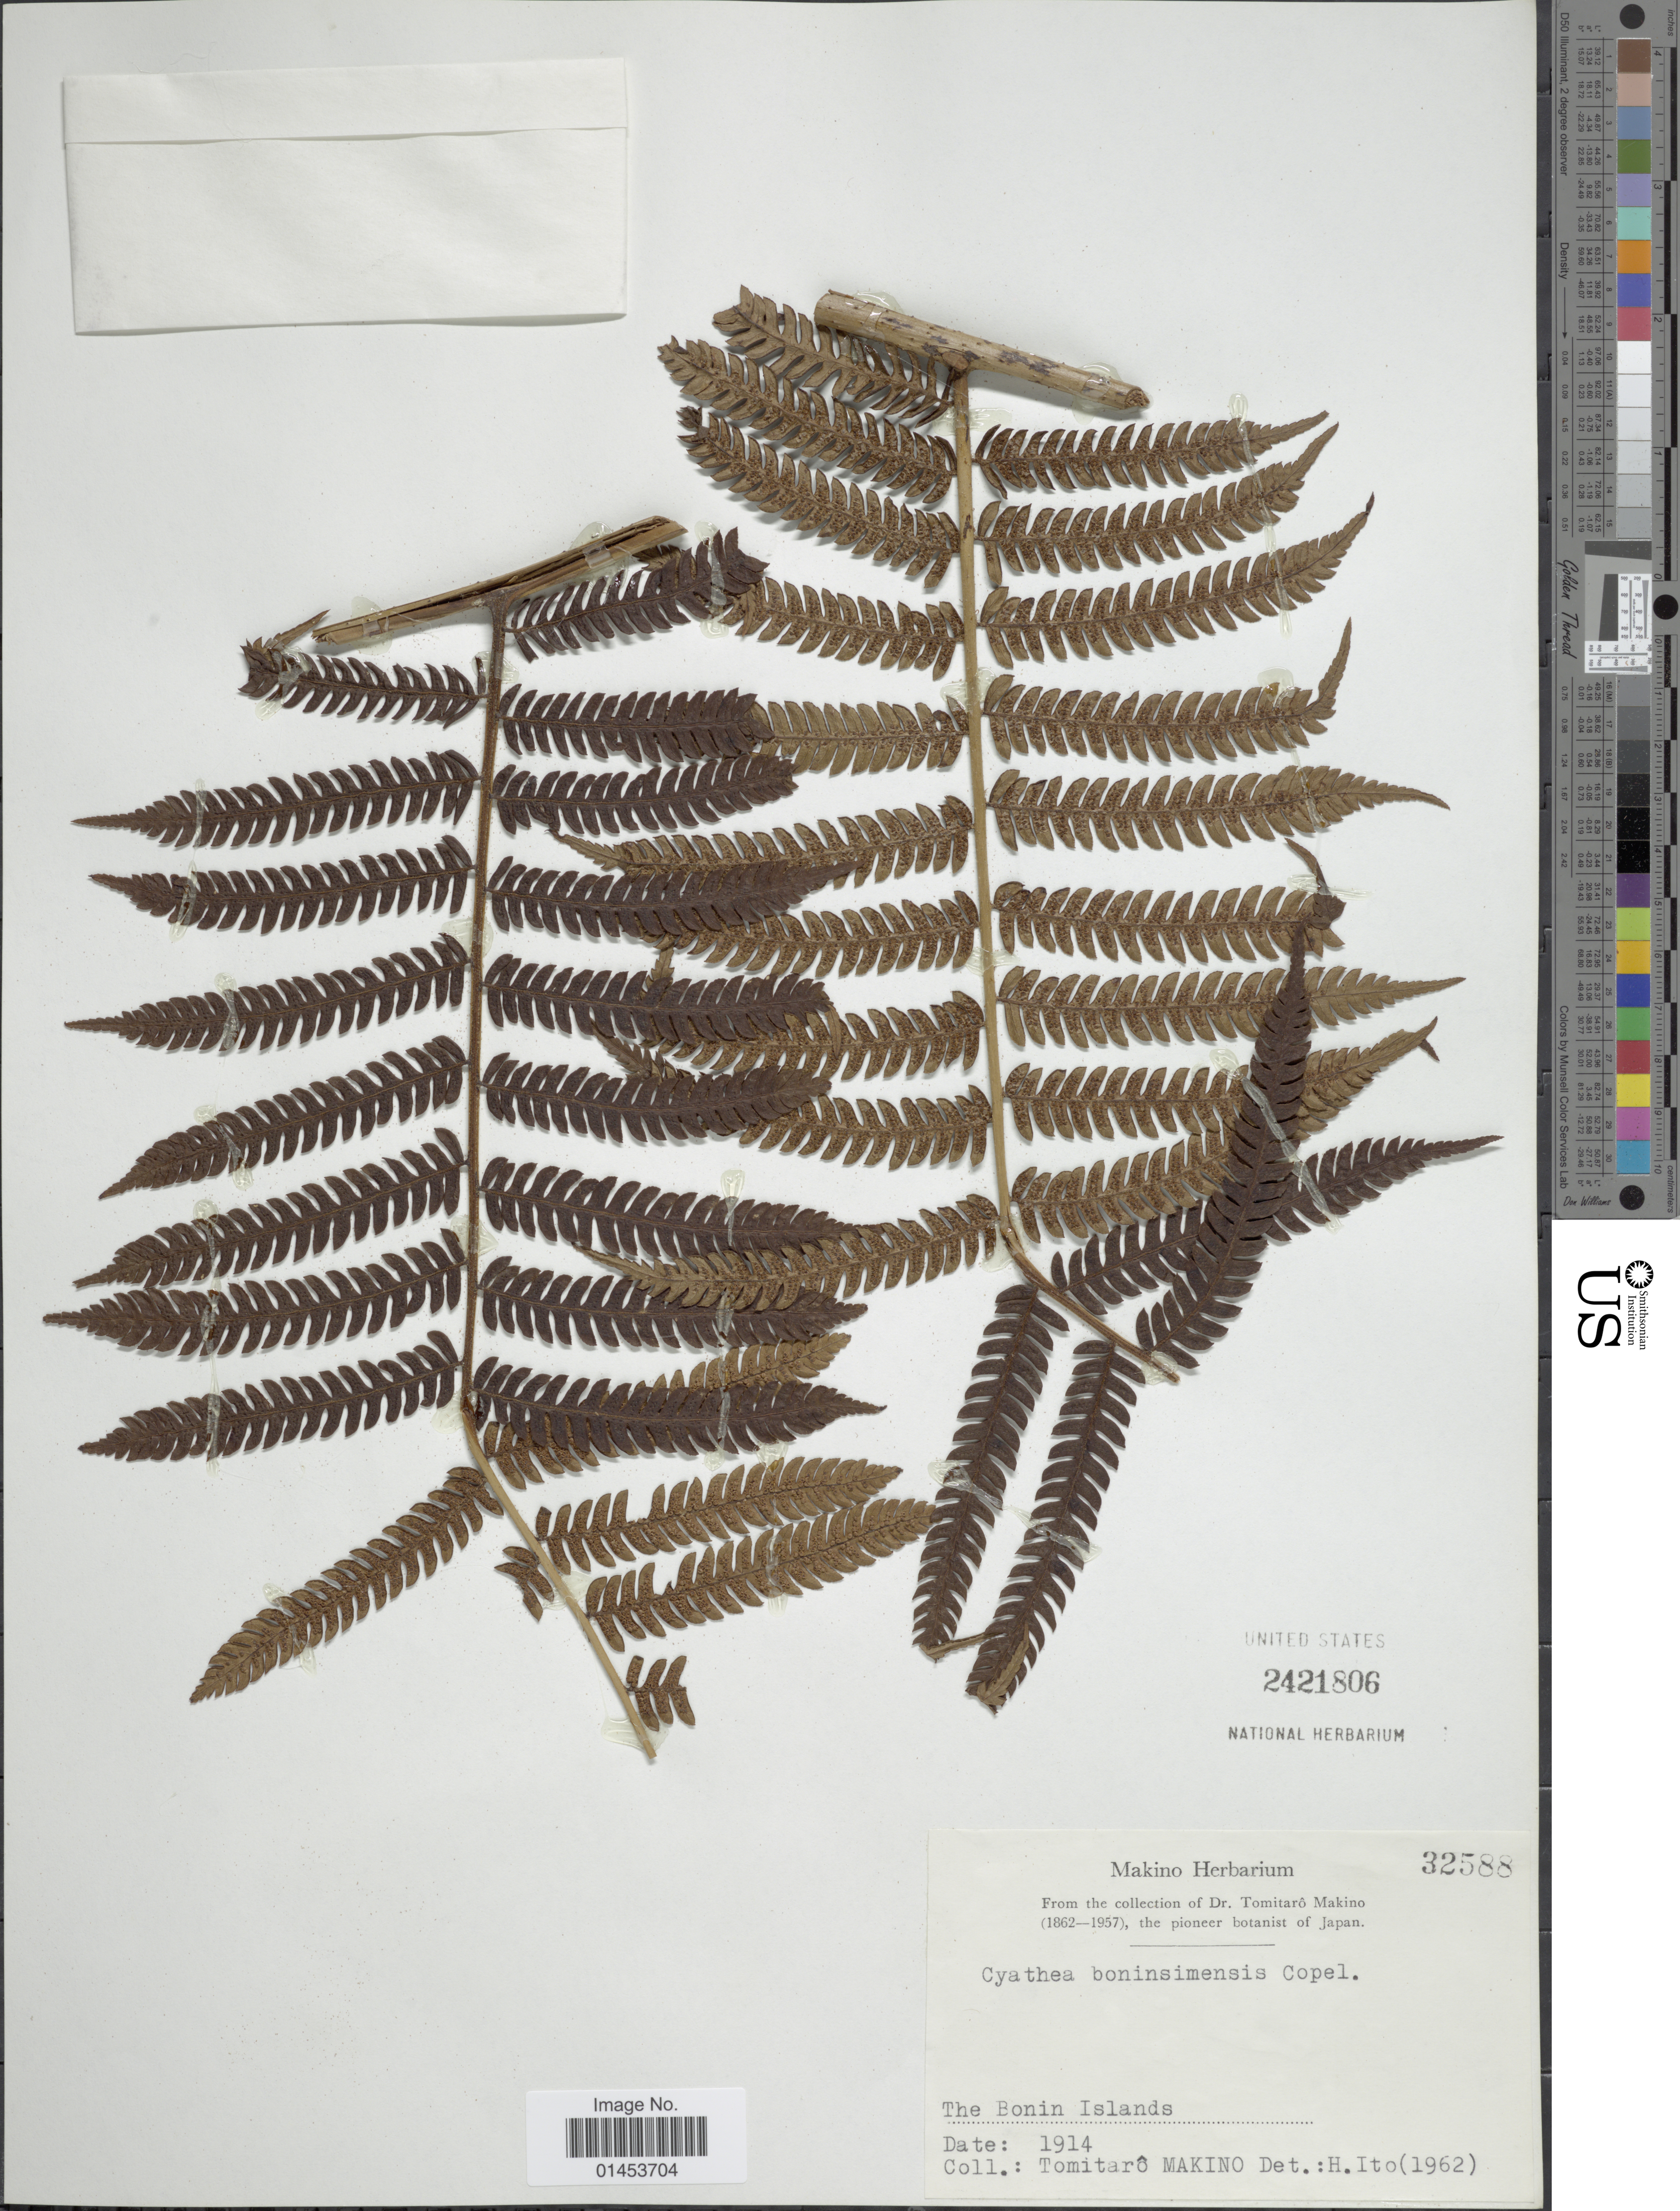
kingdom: Plantae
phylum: Tracheophyta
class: Polypodiopsida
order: Cyatheales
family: Cyatheaceae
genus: Cyathea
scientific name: Cyathea spinulosa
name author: Wall. ex Hook.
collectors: T. Makino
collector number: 32588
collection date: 1914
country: Japan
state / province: Tokyo, Federal City of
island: Bonin Islands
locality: The Bonin Islands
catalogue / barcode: US 2421806